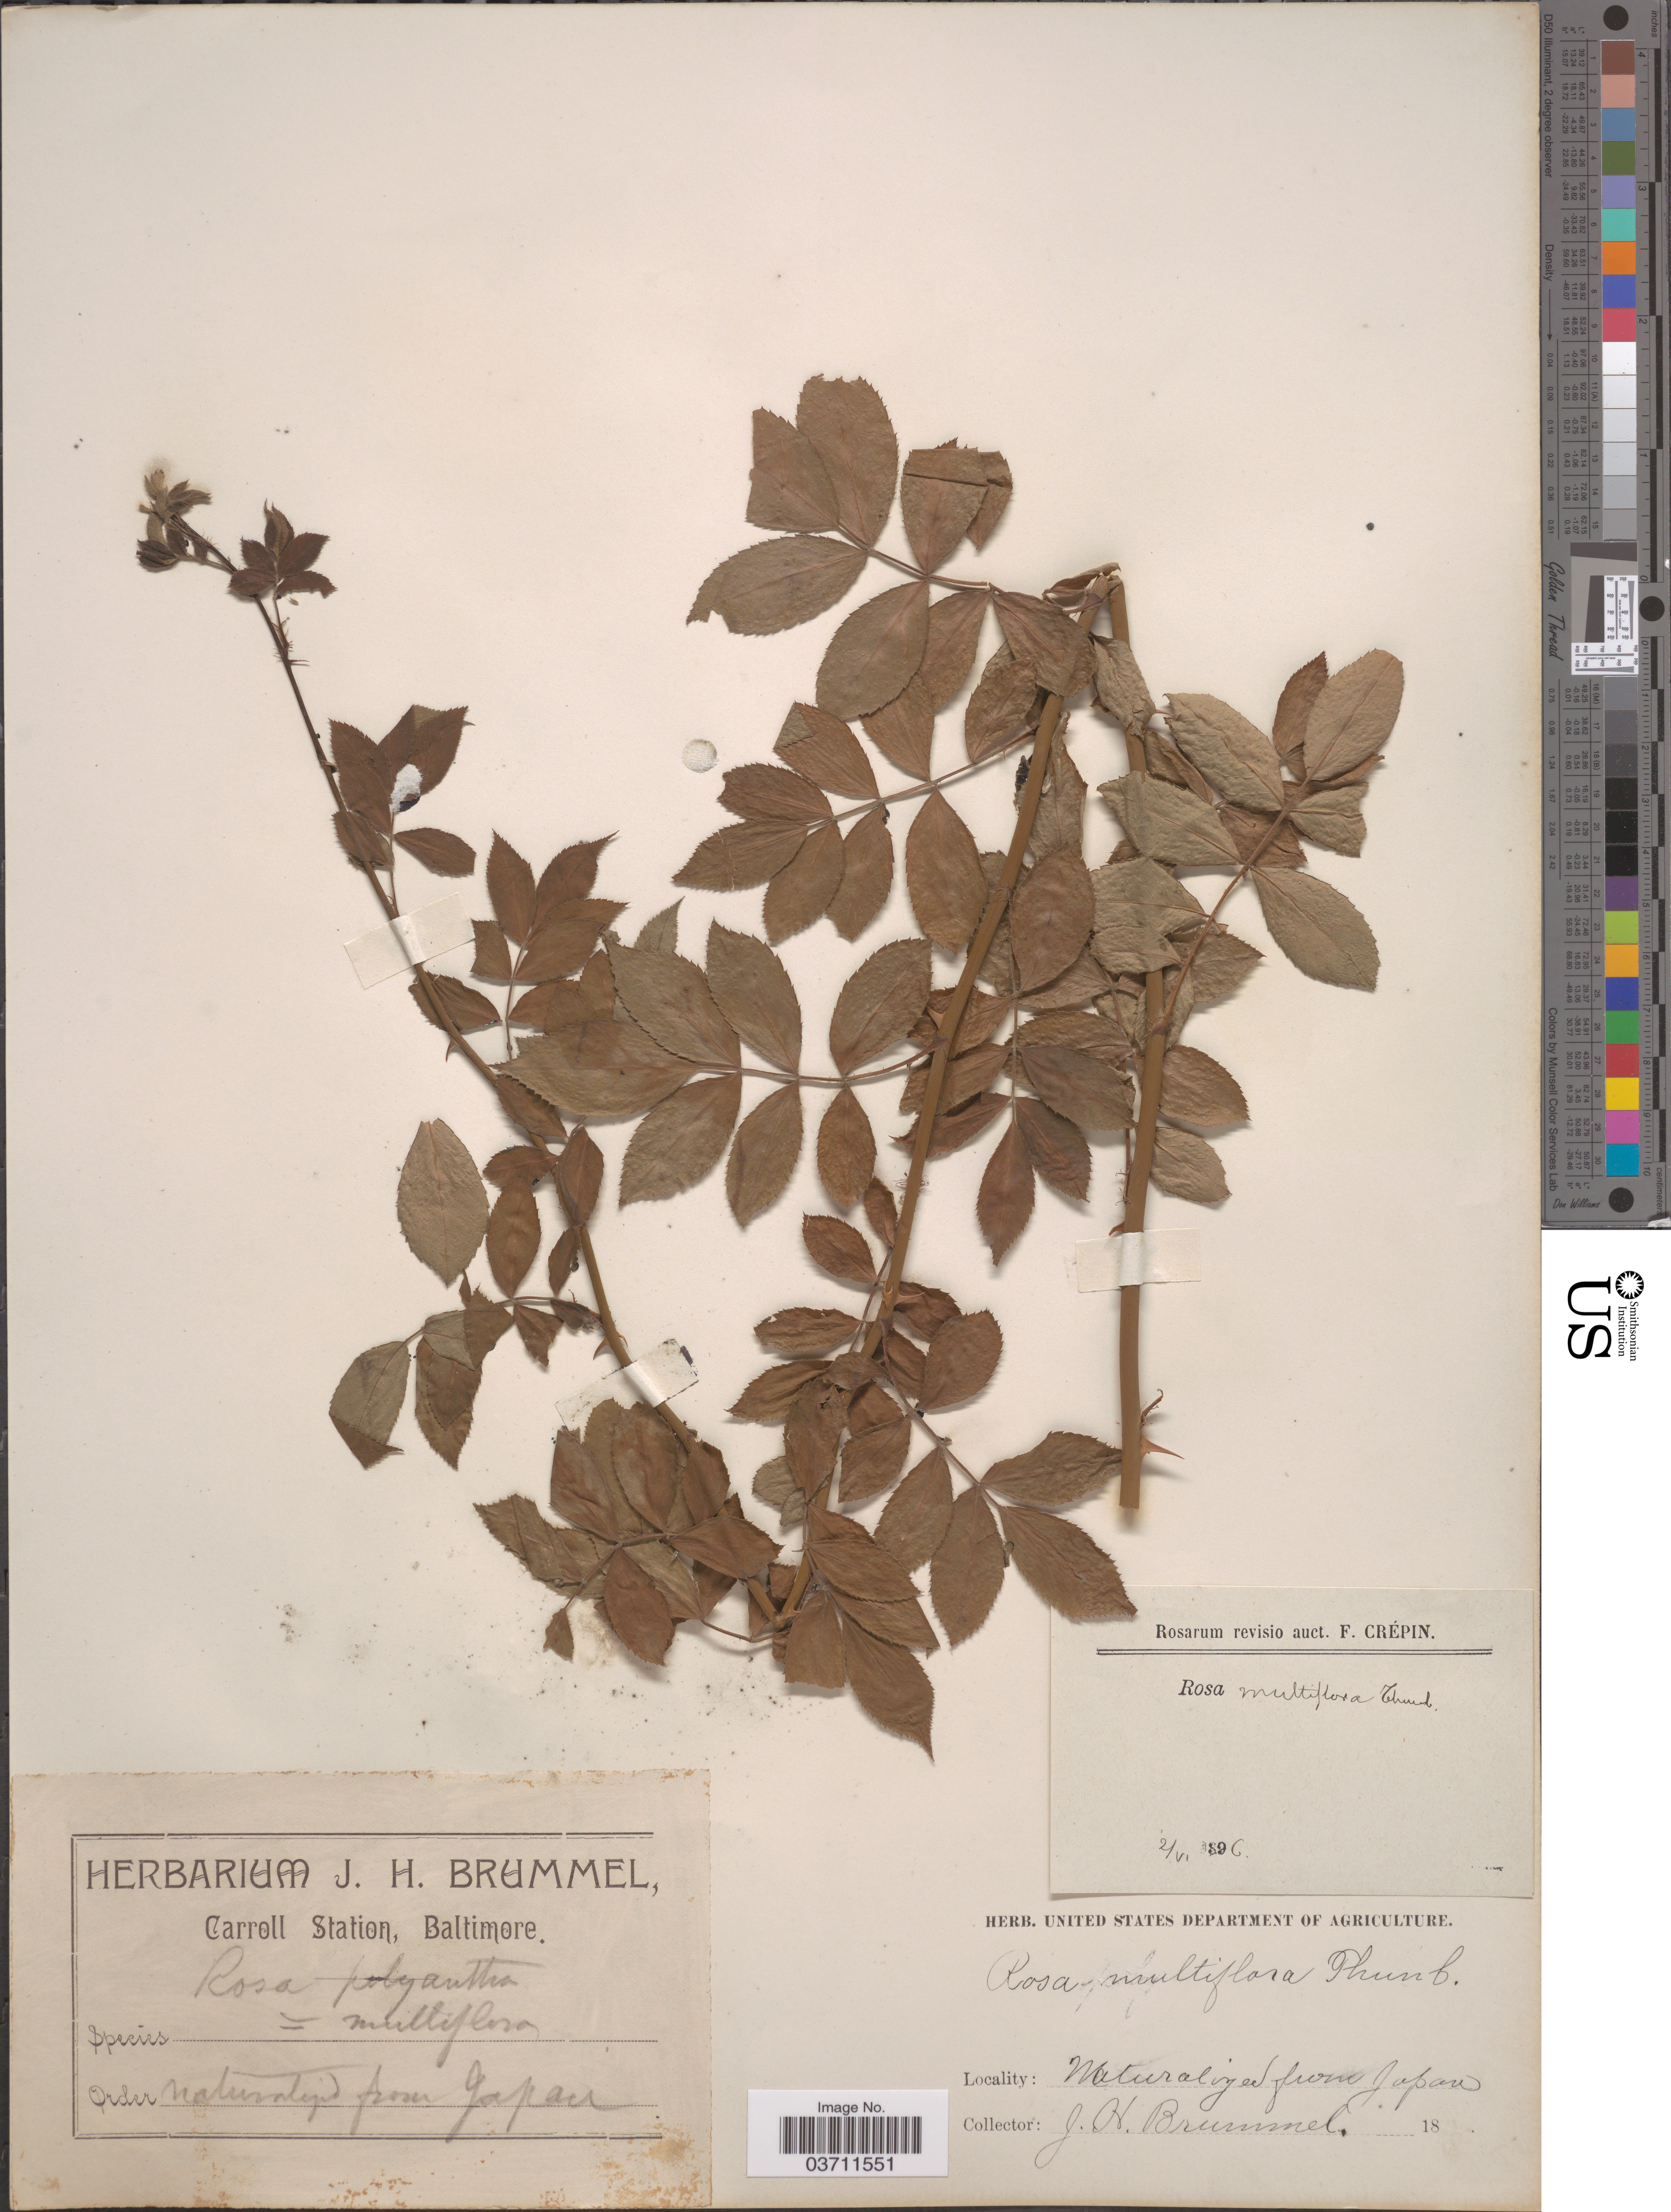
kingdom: Plantae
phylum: Tracheophyta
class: Magnoliopsida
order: Rosales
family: Rosaceae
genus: Rosa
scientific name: Rosa multiflora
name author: Thunb.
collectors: J. Brummel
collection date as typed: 18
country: United States